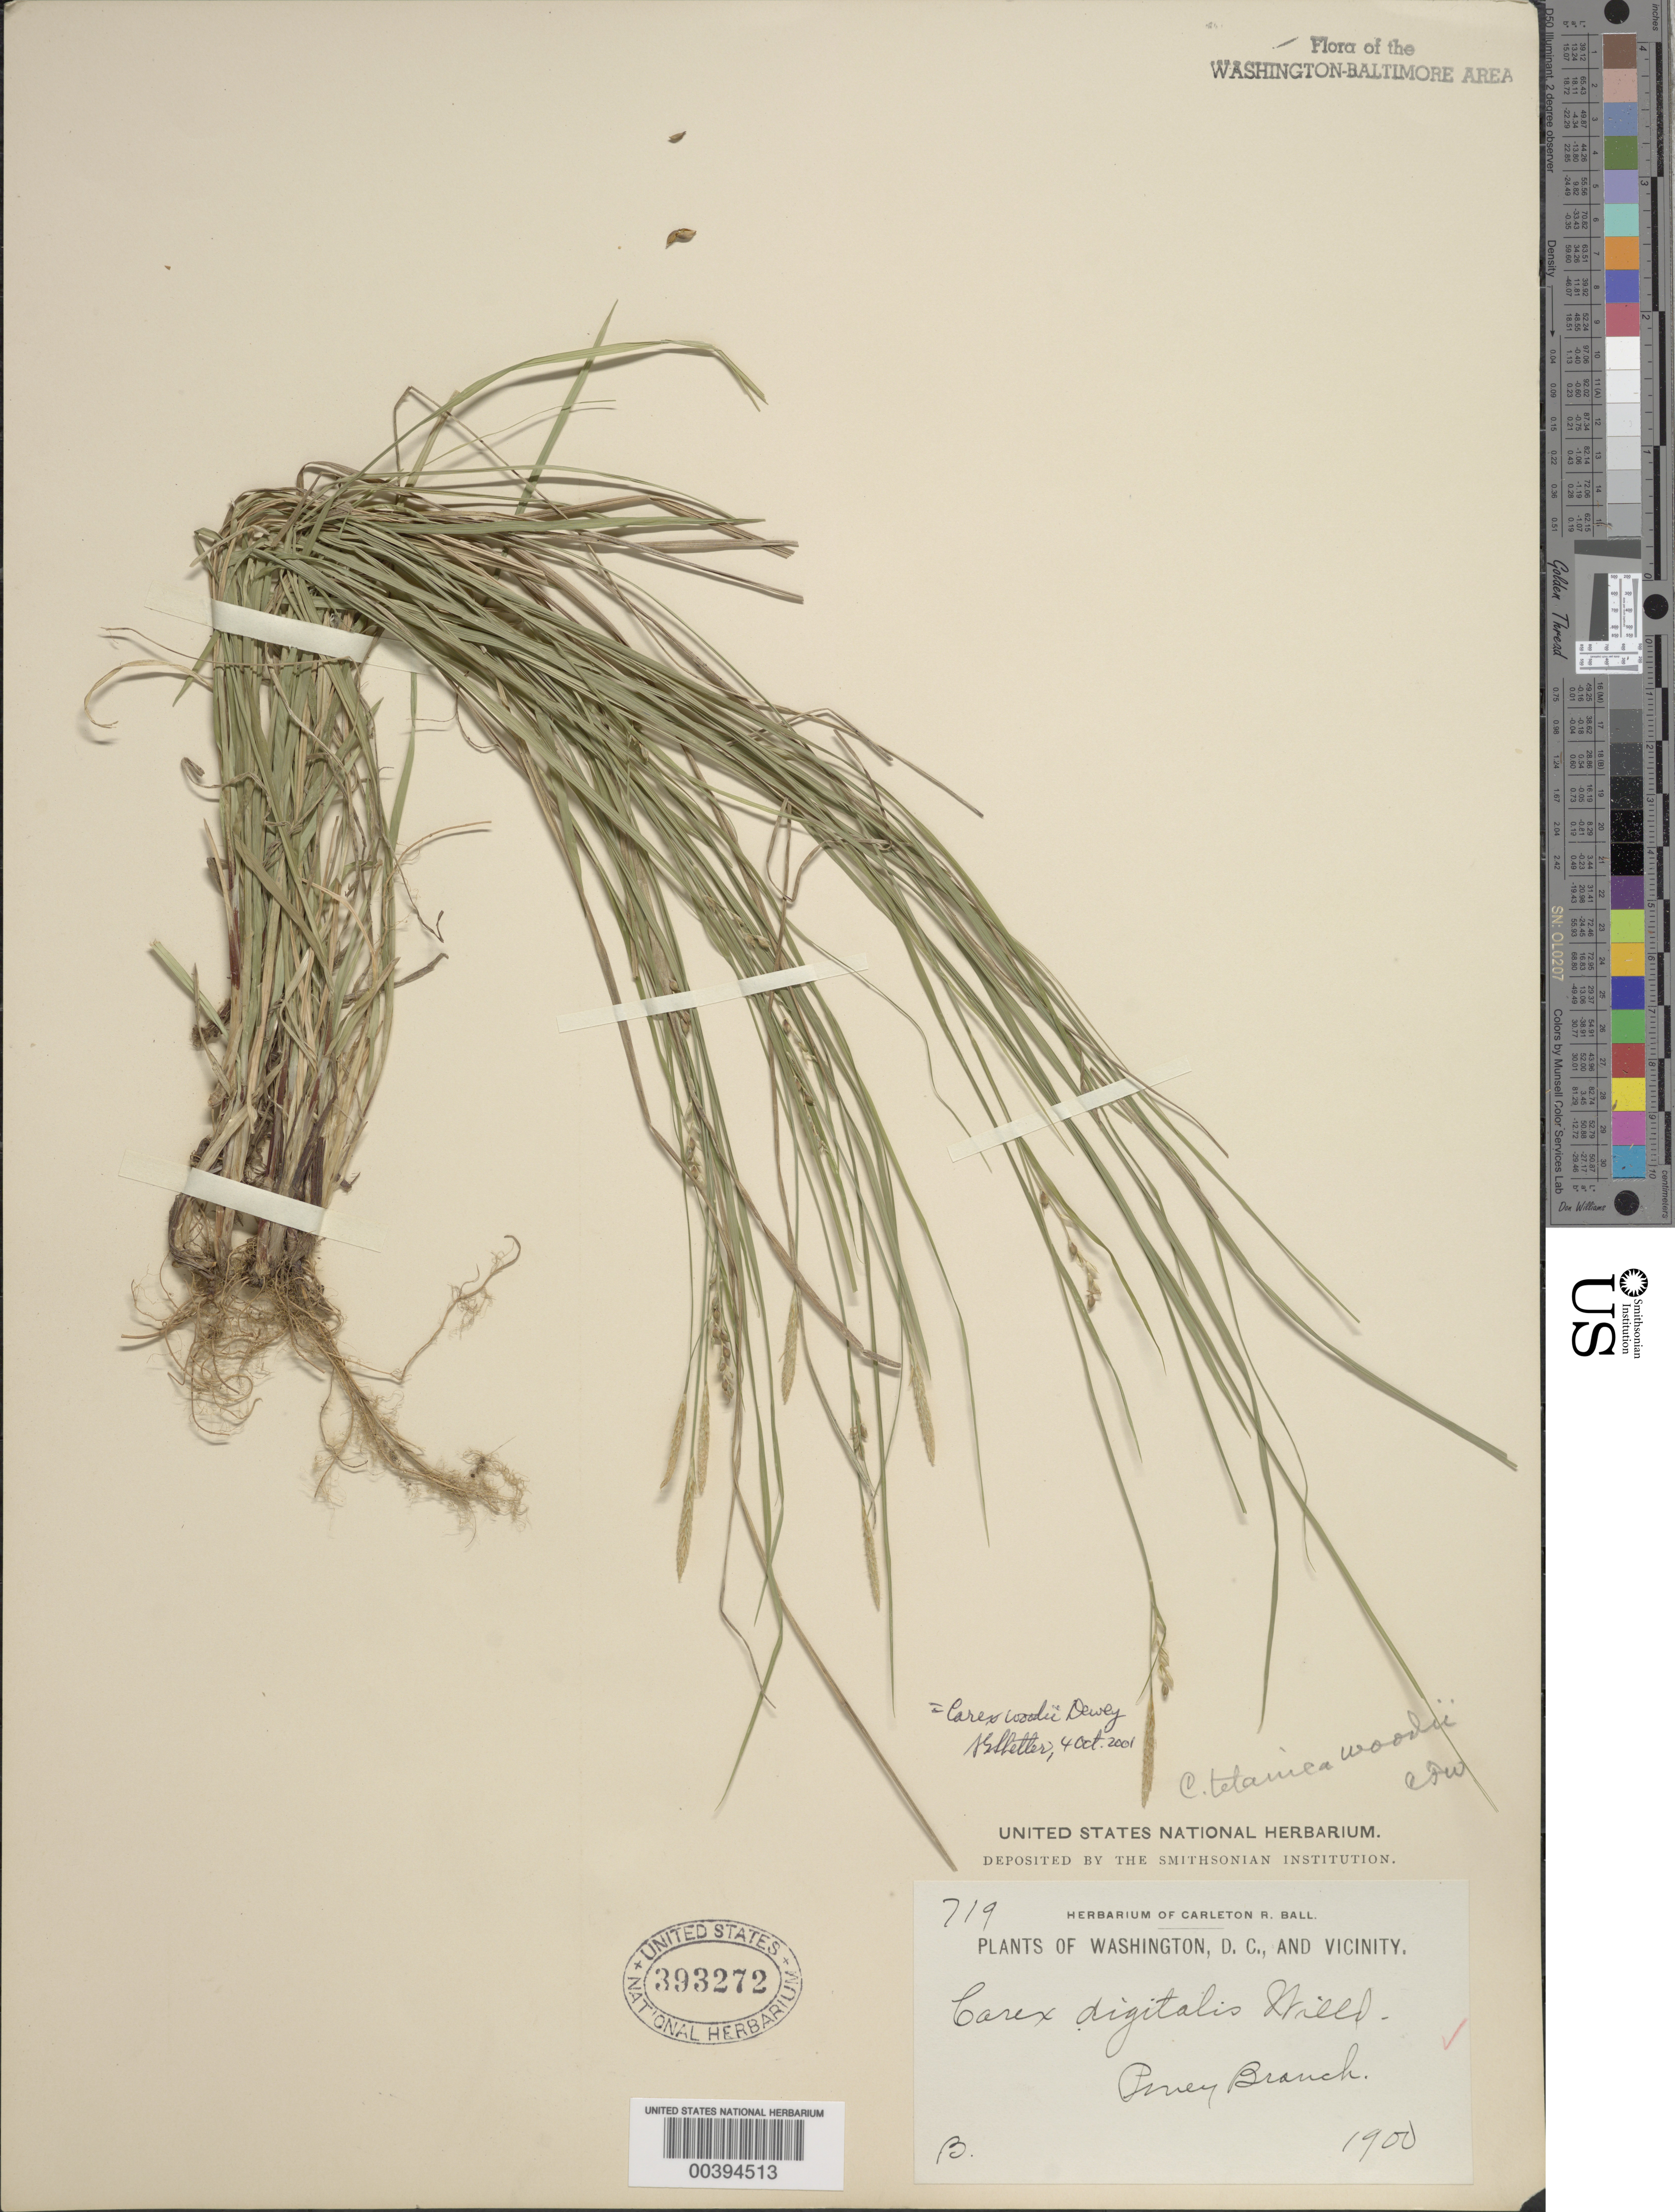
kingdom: Plantae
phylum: Tracheophyta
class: Liliopsida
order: Poales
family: Cyperaceae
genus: Carex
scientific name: Carex woodii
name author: Dewey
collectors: C. R. Ball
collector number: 719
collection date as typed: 1900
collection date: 1900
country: United States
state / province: District of Columbia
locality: Piney Branch Rock Creek Park & vicinity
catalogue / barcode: US 393272